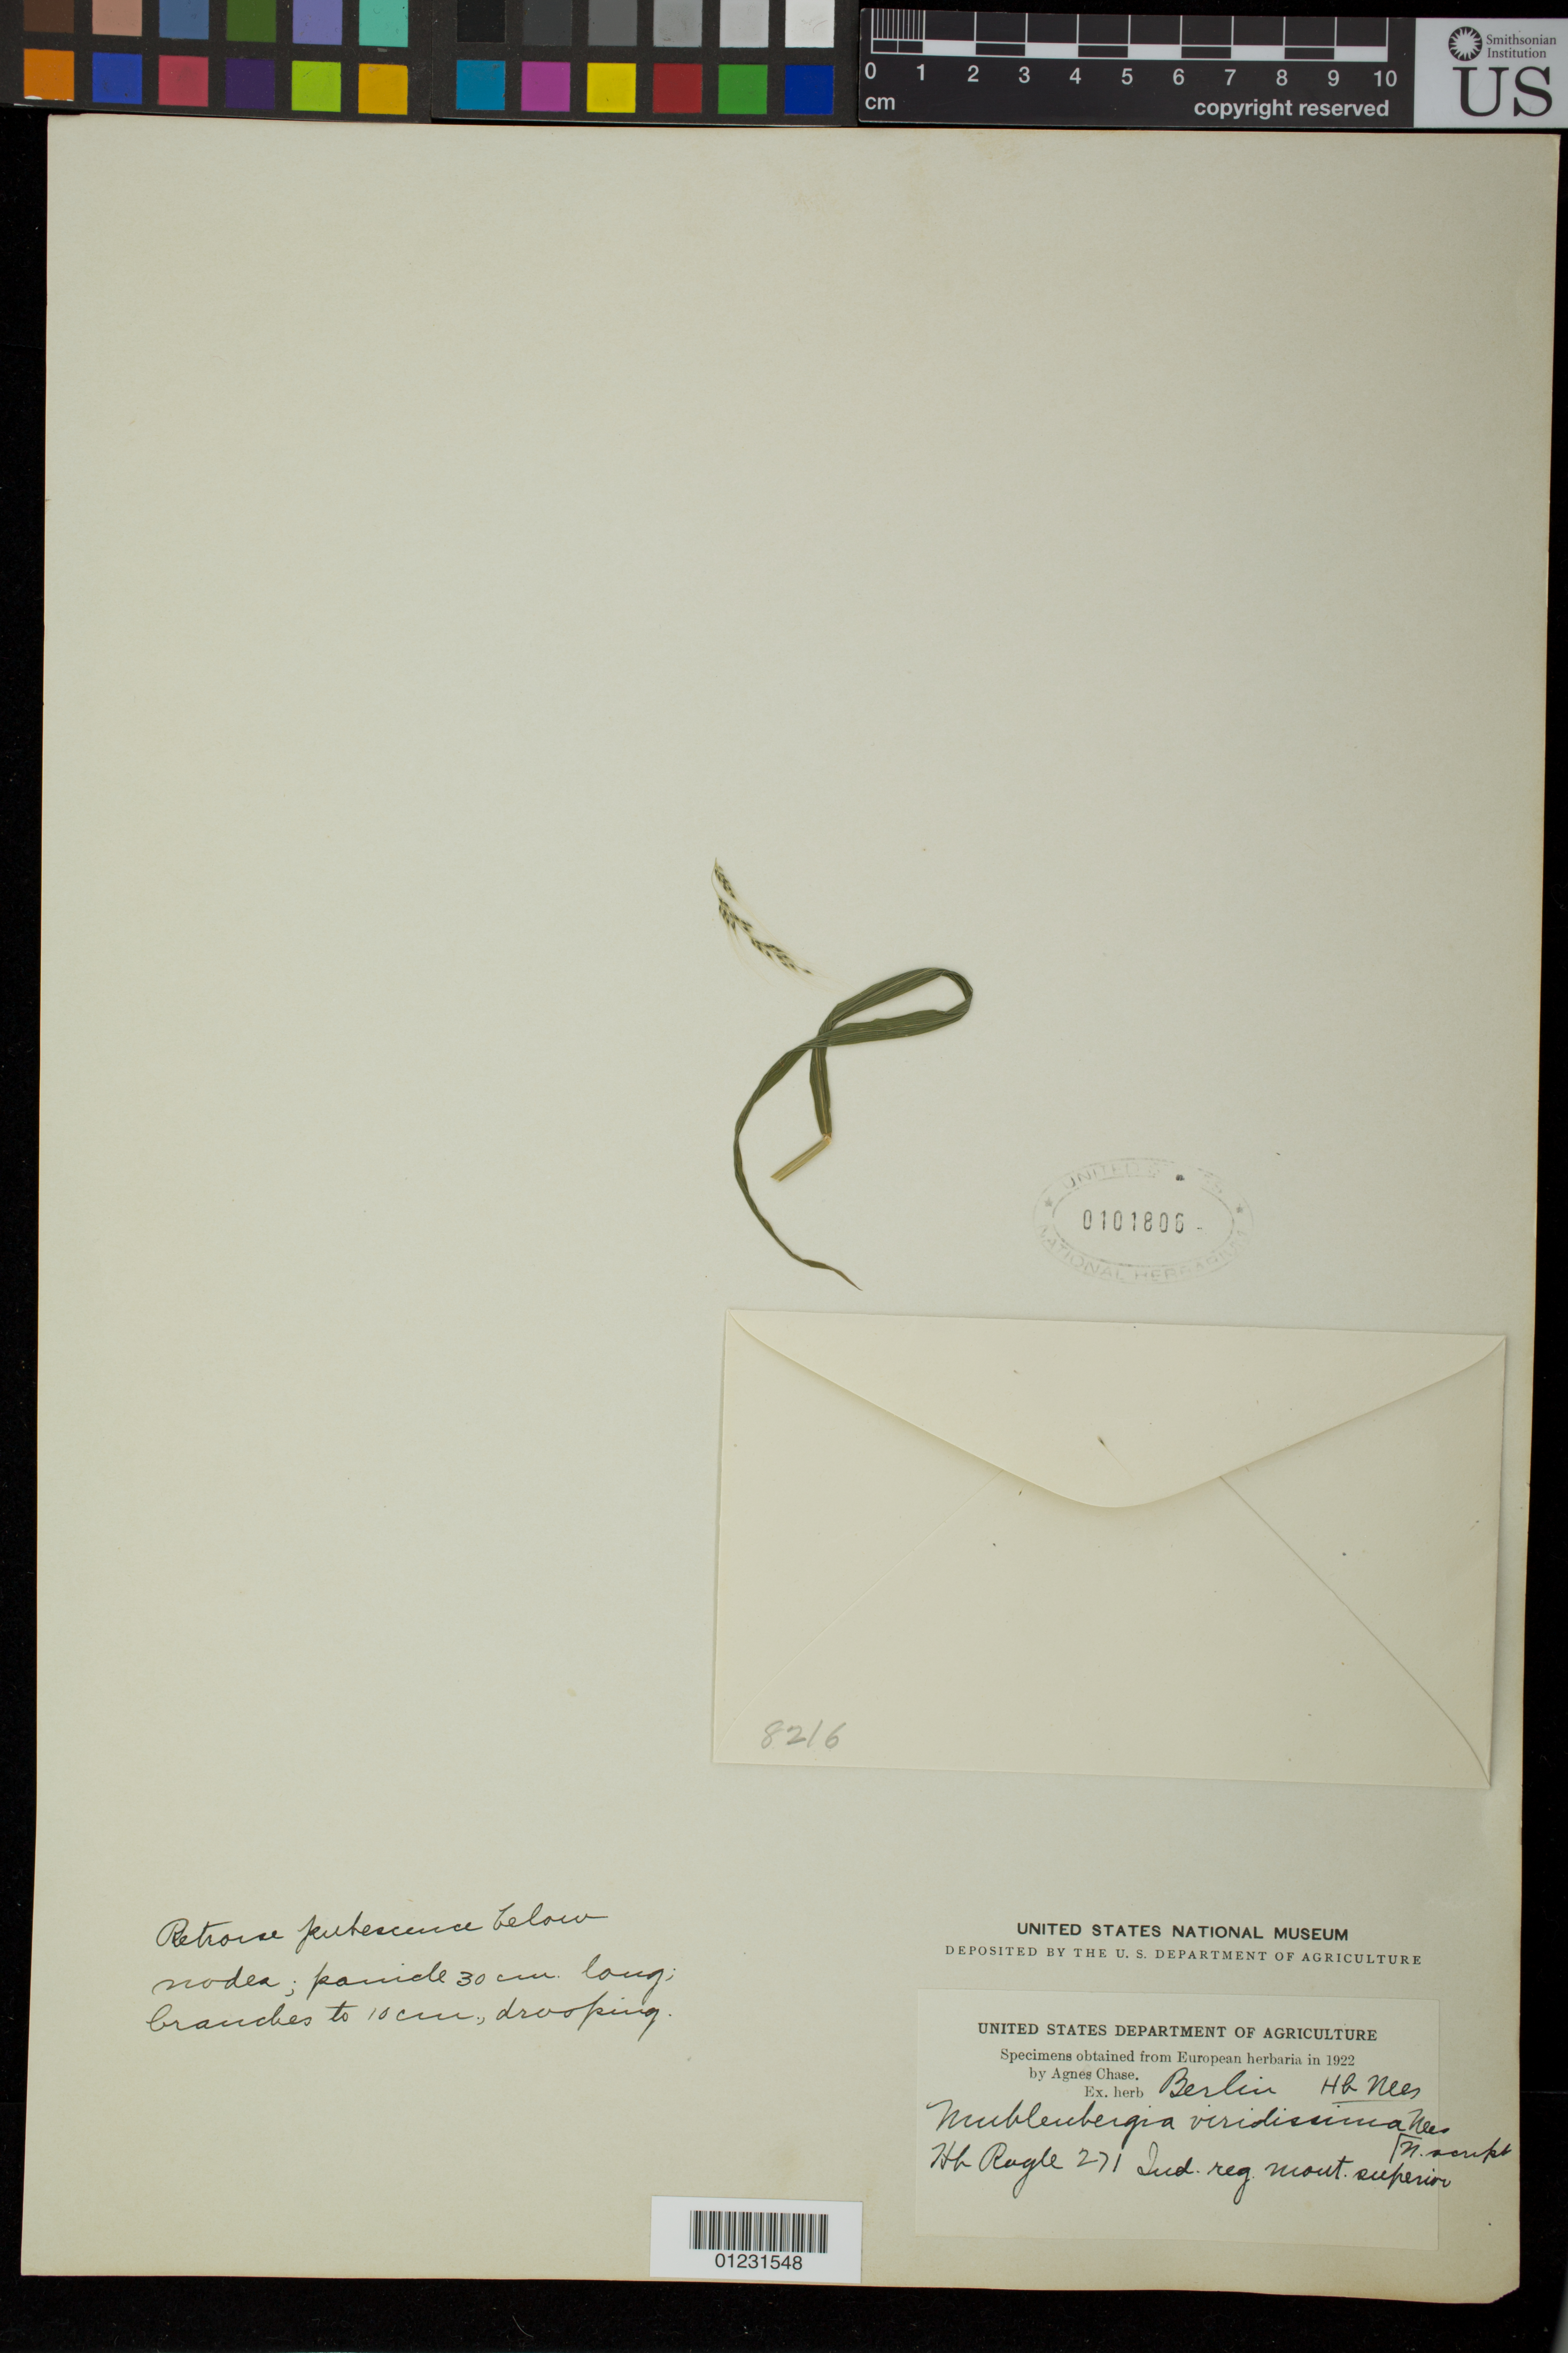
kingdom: Plantae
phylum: Tracheophyta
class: Liliopsida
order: Poales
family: Poaceae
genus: Muhlenbergia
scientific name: Muhlenbergia viridissima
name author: Nees ex Steud.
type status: Type Collection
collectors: J. F. Royle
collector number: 271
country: India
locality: Ind. reg. mont. superior.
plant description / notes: Fragmentary material of type specimen ex herb. Berlin.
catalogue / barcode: US 101806